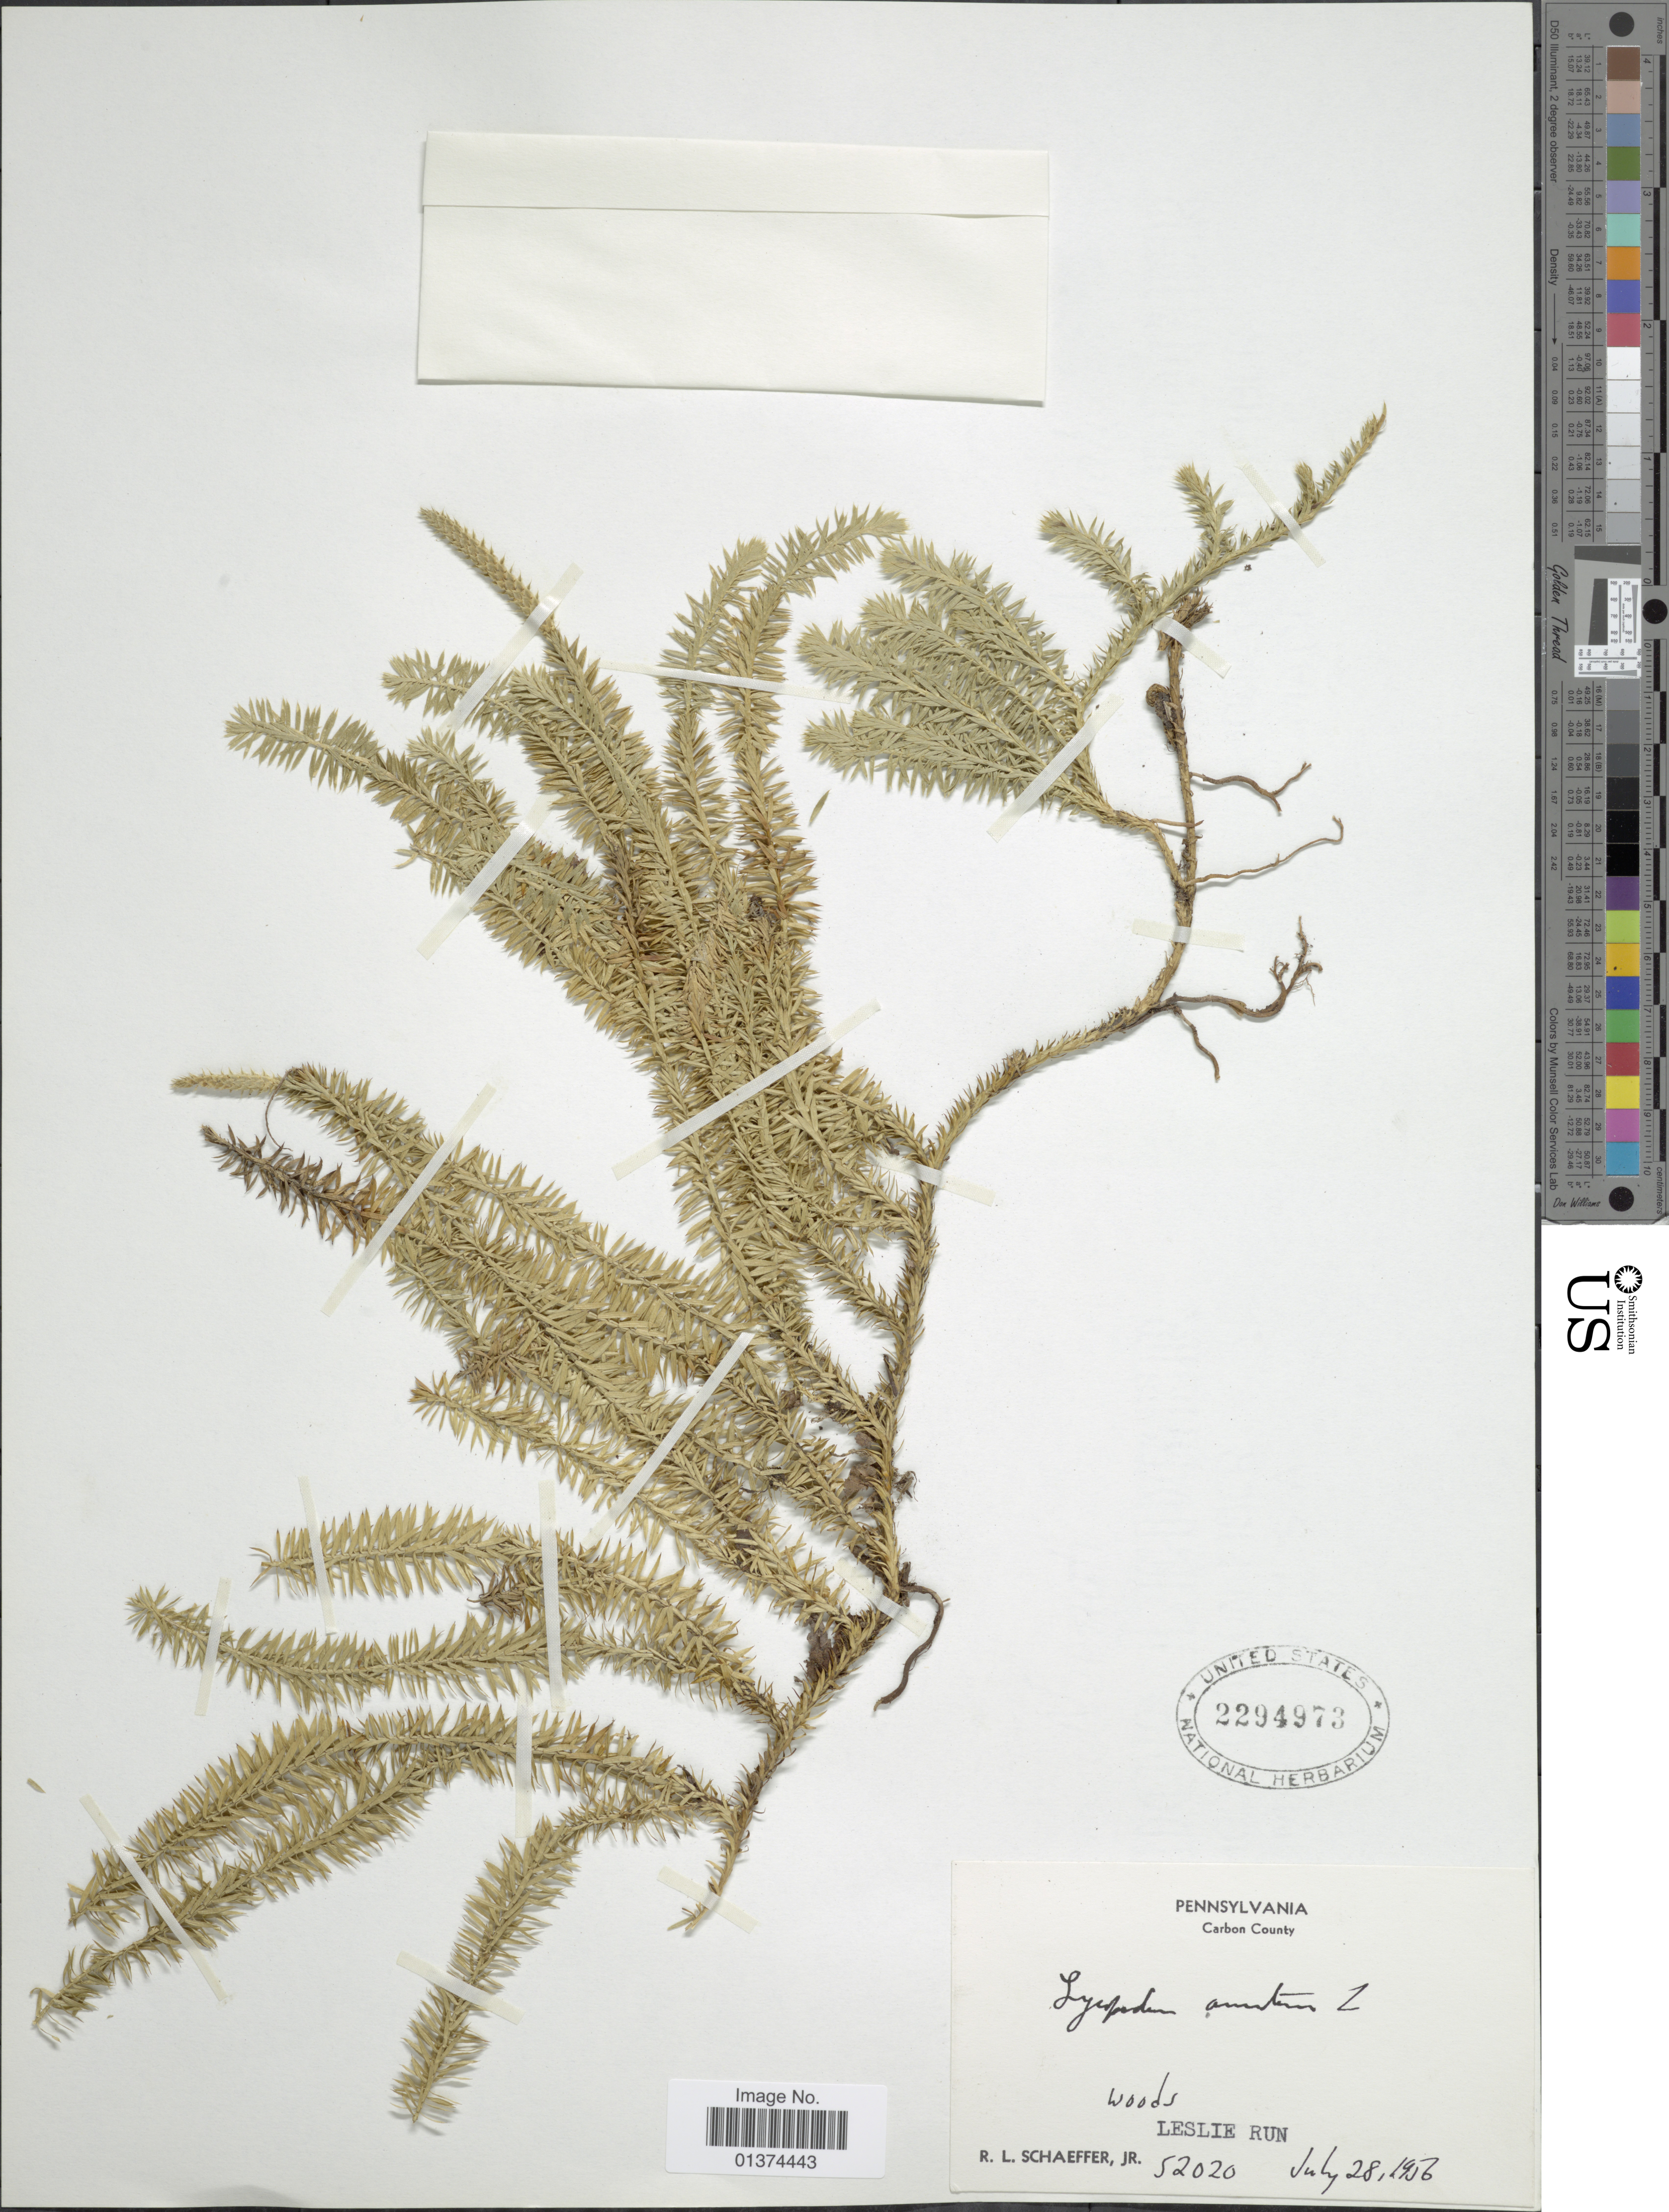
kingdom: Plantae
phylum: Tracheophyta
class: Lycopodiopsida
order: Lycopodiales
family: Lycopodiaceae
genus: Spinulum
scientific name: Spinulum annotinum subsp. annotinum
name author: (L.) A. Haines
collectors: R. Schaeffer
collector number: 52020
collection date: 1956-07-28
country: United States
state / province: Pennsylvania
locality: Carbon County, Woods Leslie Run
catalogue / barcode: US 2294973